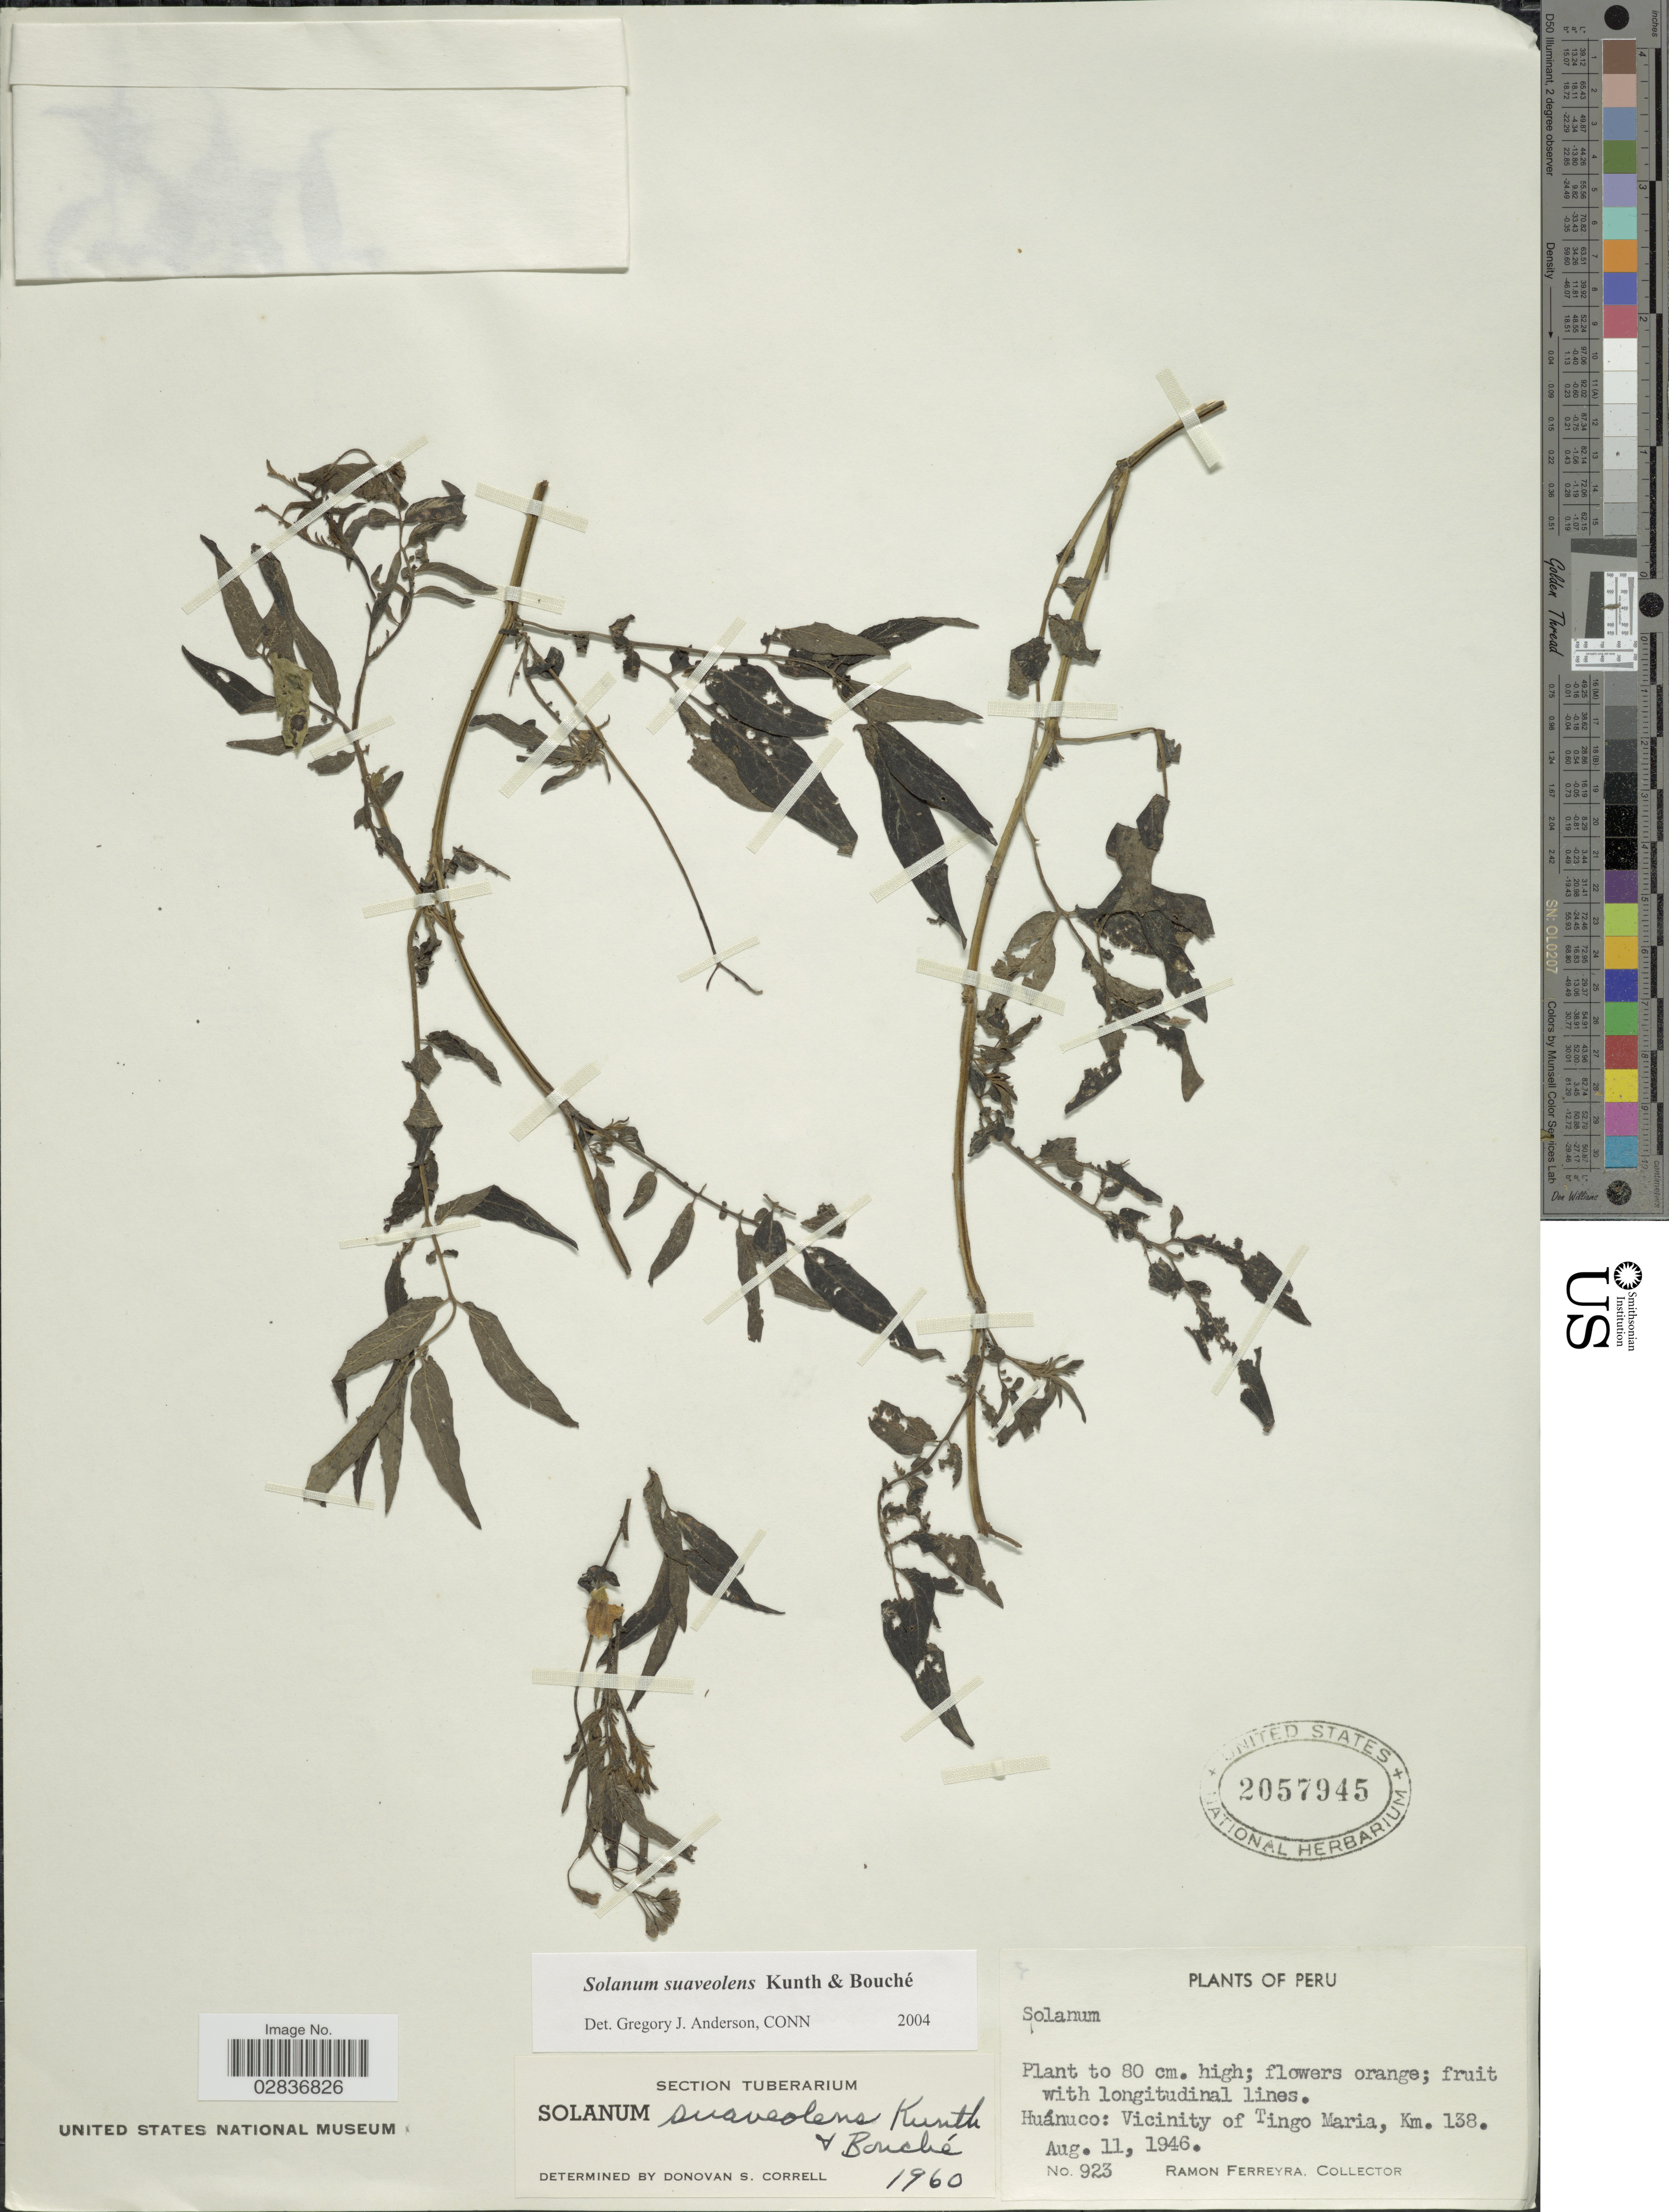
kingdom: Plantae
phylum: Tracheophyta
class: Magnoliopsida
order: Solanales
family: Solanaceae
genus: Solanum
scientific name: Solanum suaveolens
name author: Kunth & C.D. Bouché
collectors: R. A. Ferreyra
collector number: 923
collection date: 1946-08-11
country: Peru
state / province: Huánuco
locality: Huánuco: Vicinity of Tingo Maria, Km. 138.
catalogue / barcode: US 2057945